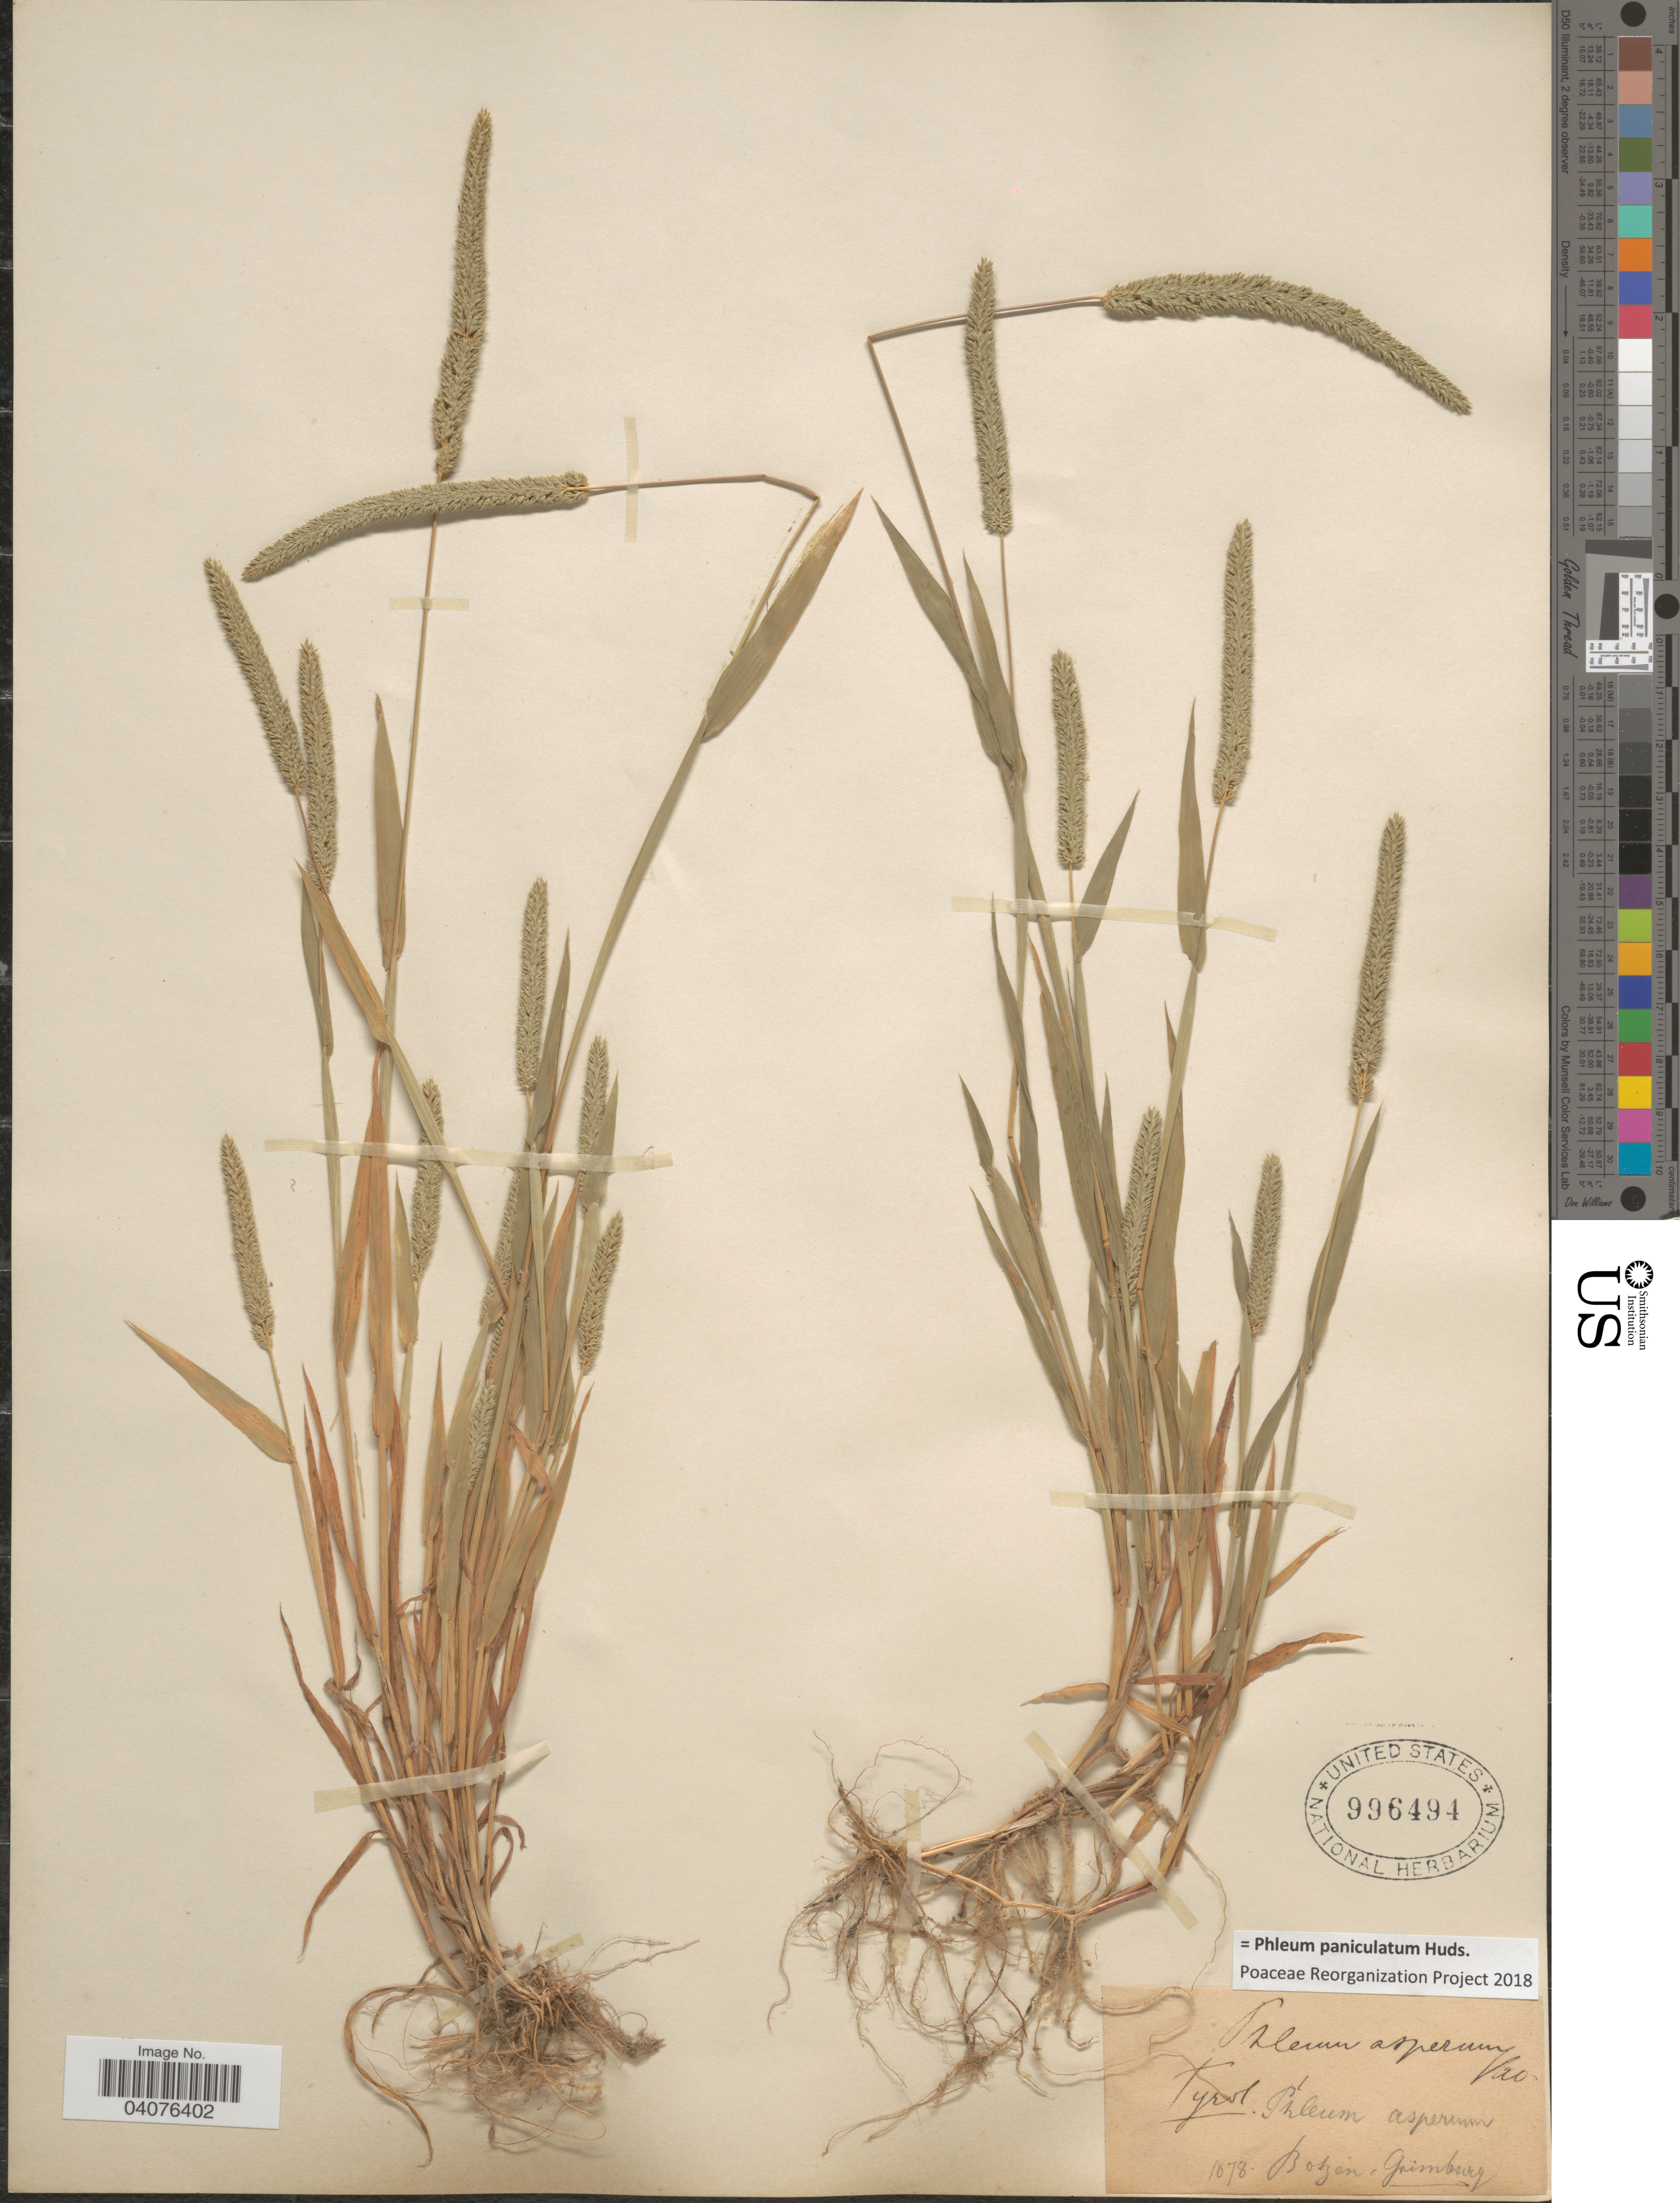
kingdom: Plantae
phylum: Tracheophyta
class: Liliopsida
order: Poales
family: Poaceae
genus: Phleum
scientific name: Phleum paniculatum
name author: Huds.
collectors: Grimburg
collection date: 1878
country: Italy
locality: Tyrol. Bozen.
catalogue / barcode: US 996494